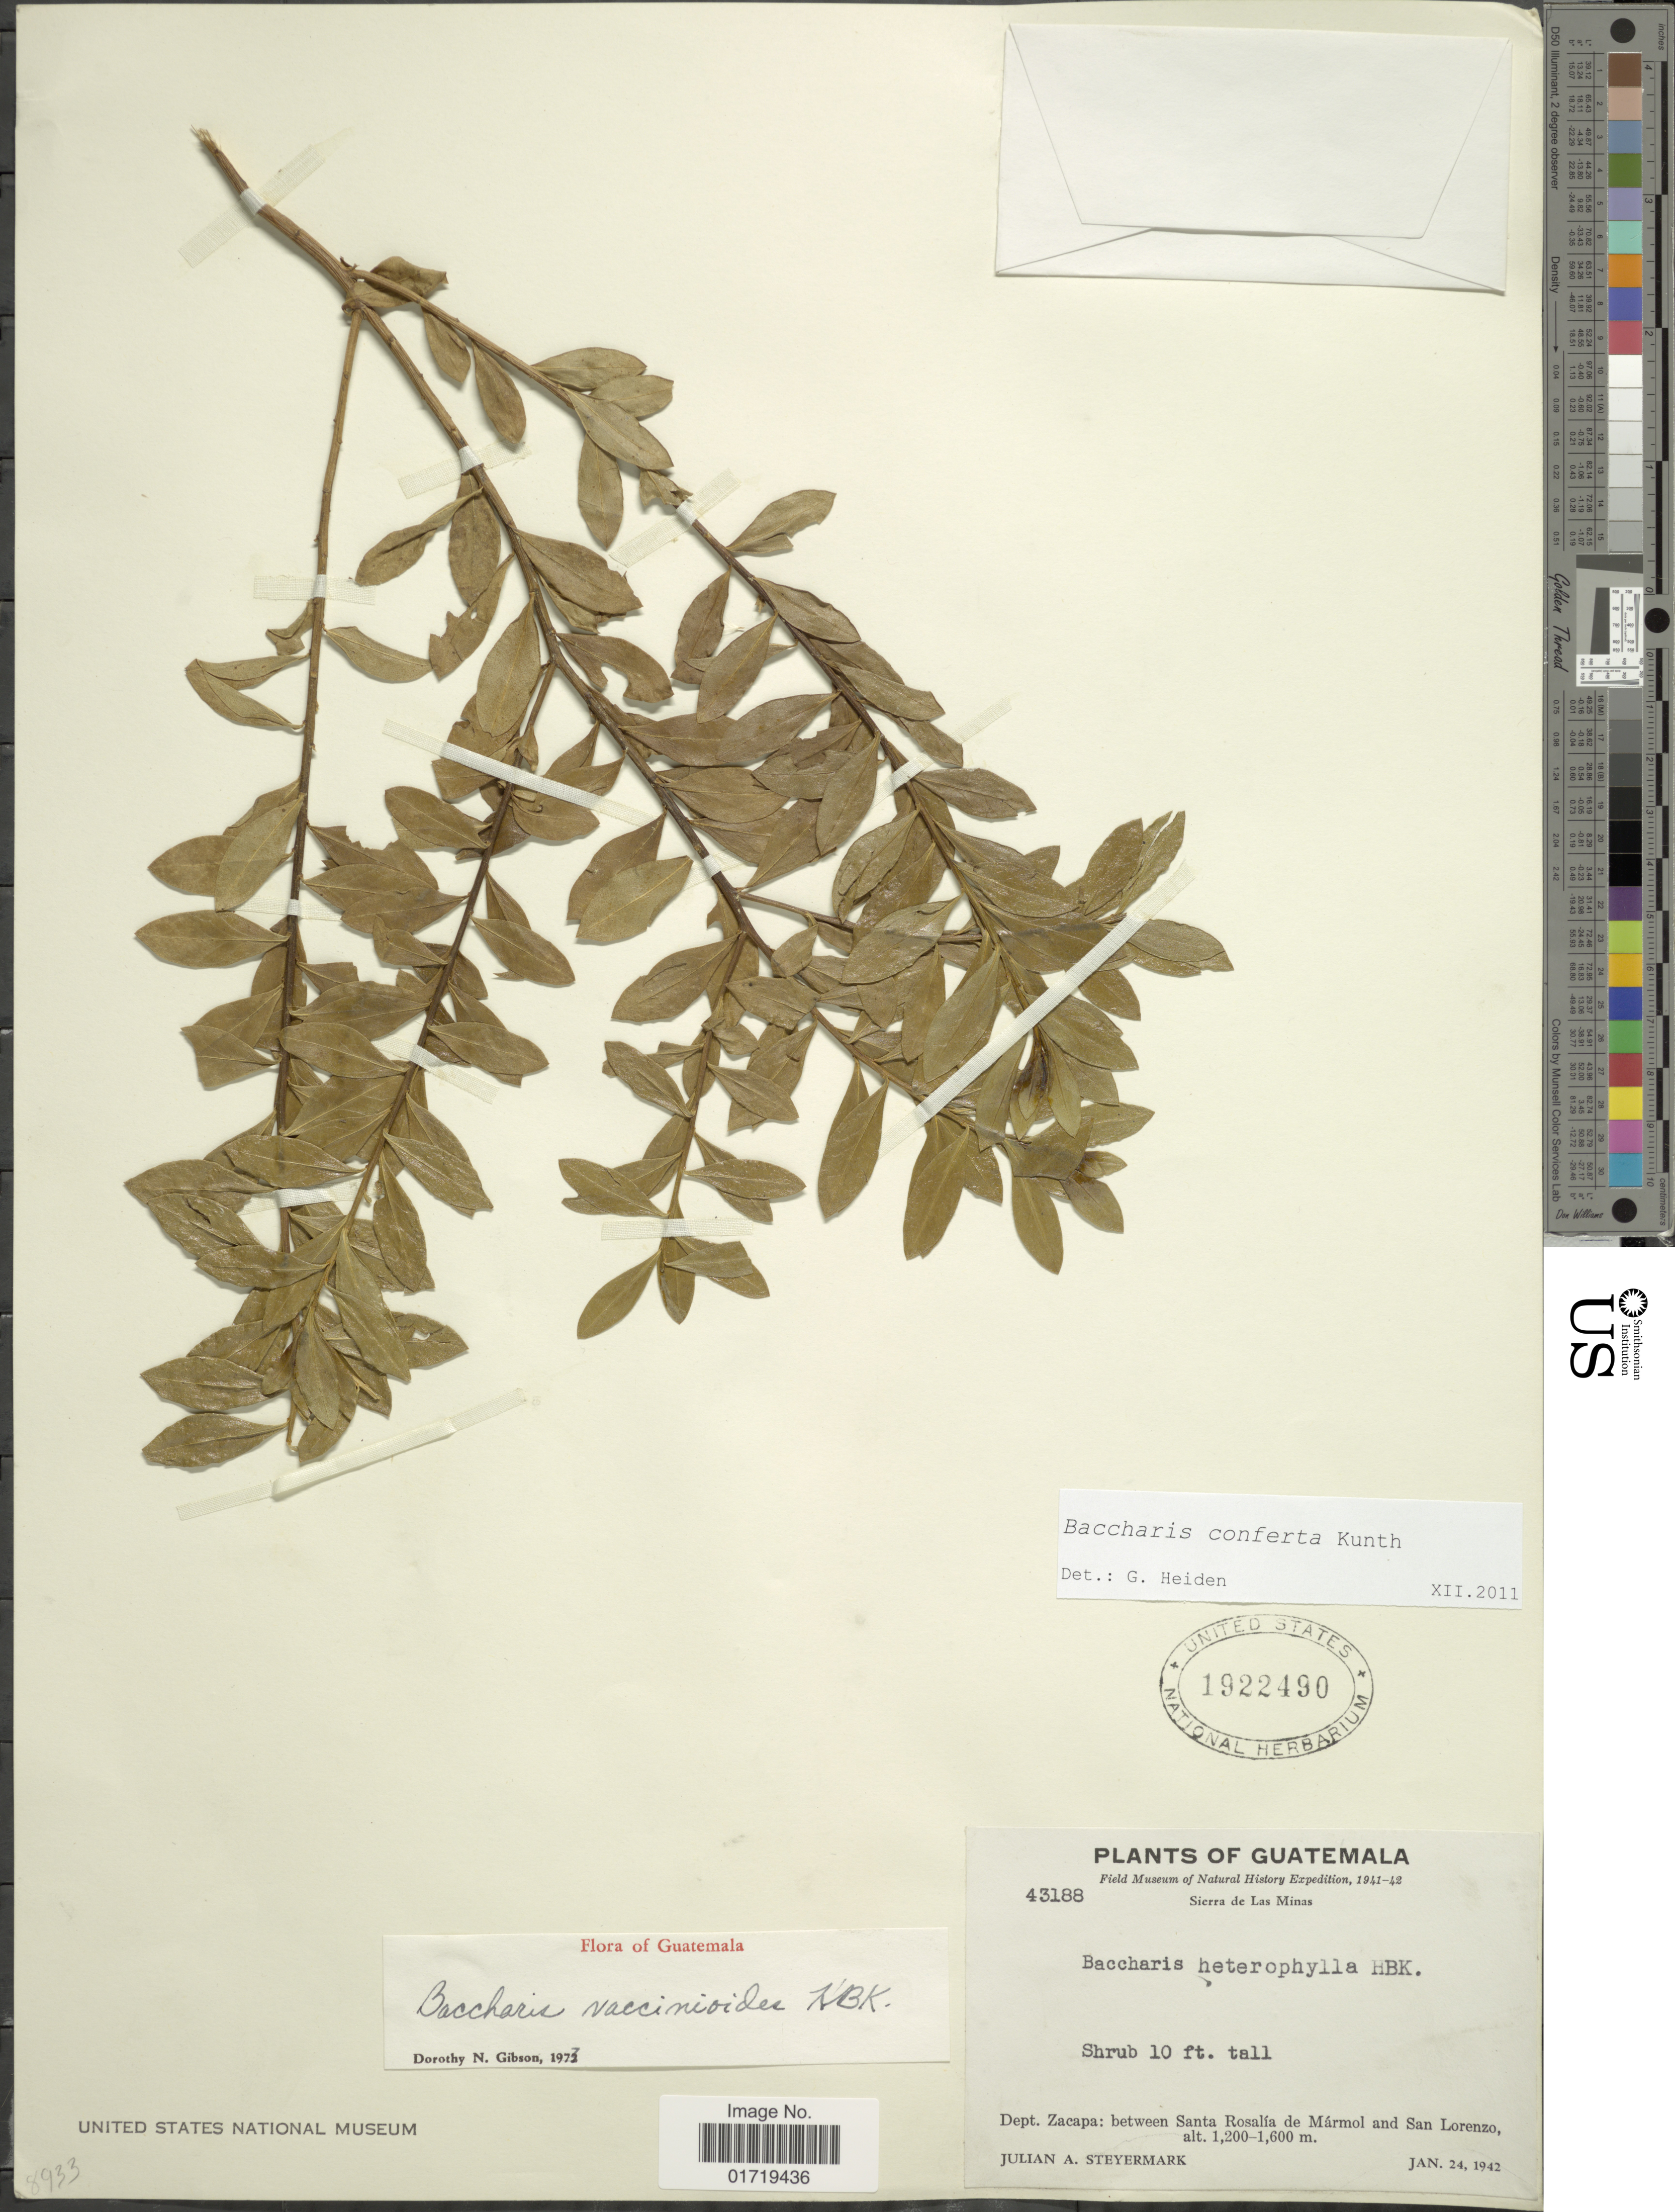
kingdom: Plantae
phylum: Tracheophyta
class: Magnoliopsida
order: Asterales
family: Asteraceae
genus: Baccharis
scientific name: Baccharis conferta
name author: Kunth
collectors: J. Steyermark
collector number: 43188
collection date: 1942-01-24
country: Guatemala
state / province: Zacapa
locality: Dept. Zacapa: between Santa Rosalia de Marmol and San Lorenzo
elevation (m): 1200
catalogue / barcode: US 1922490